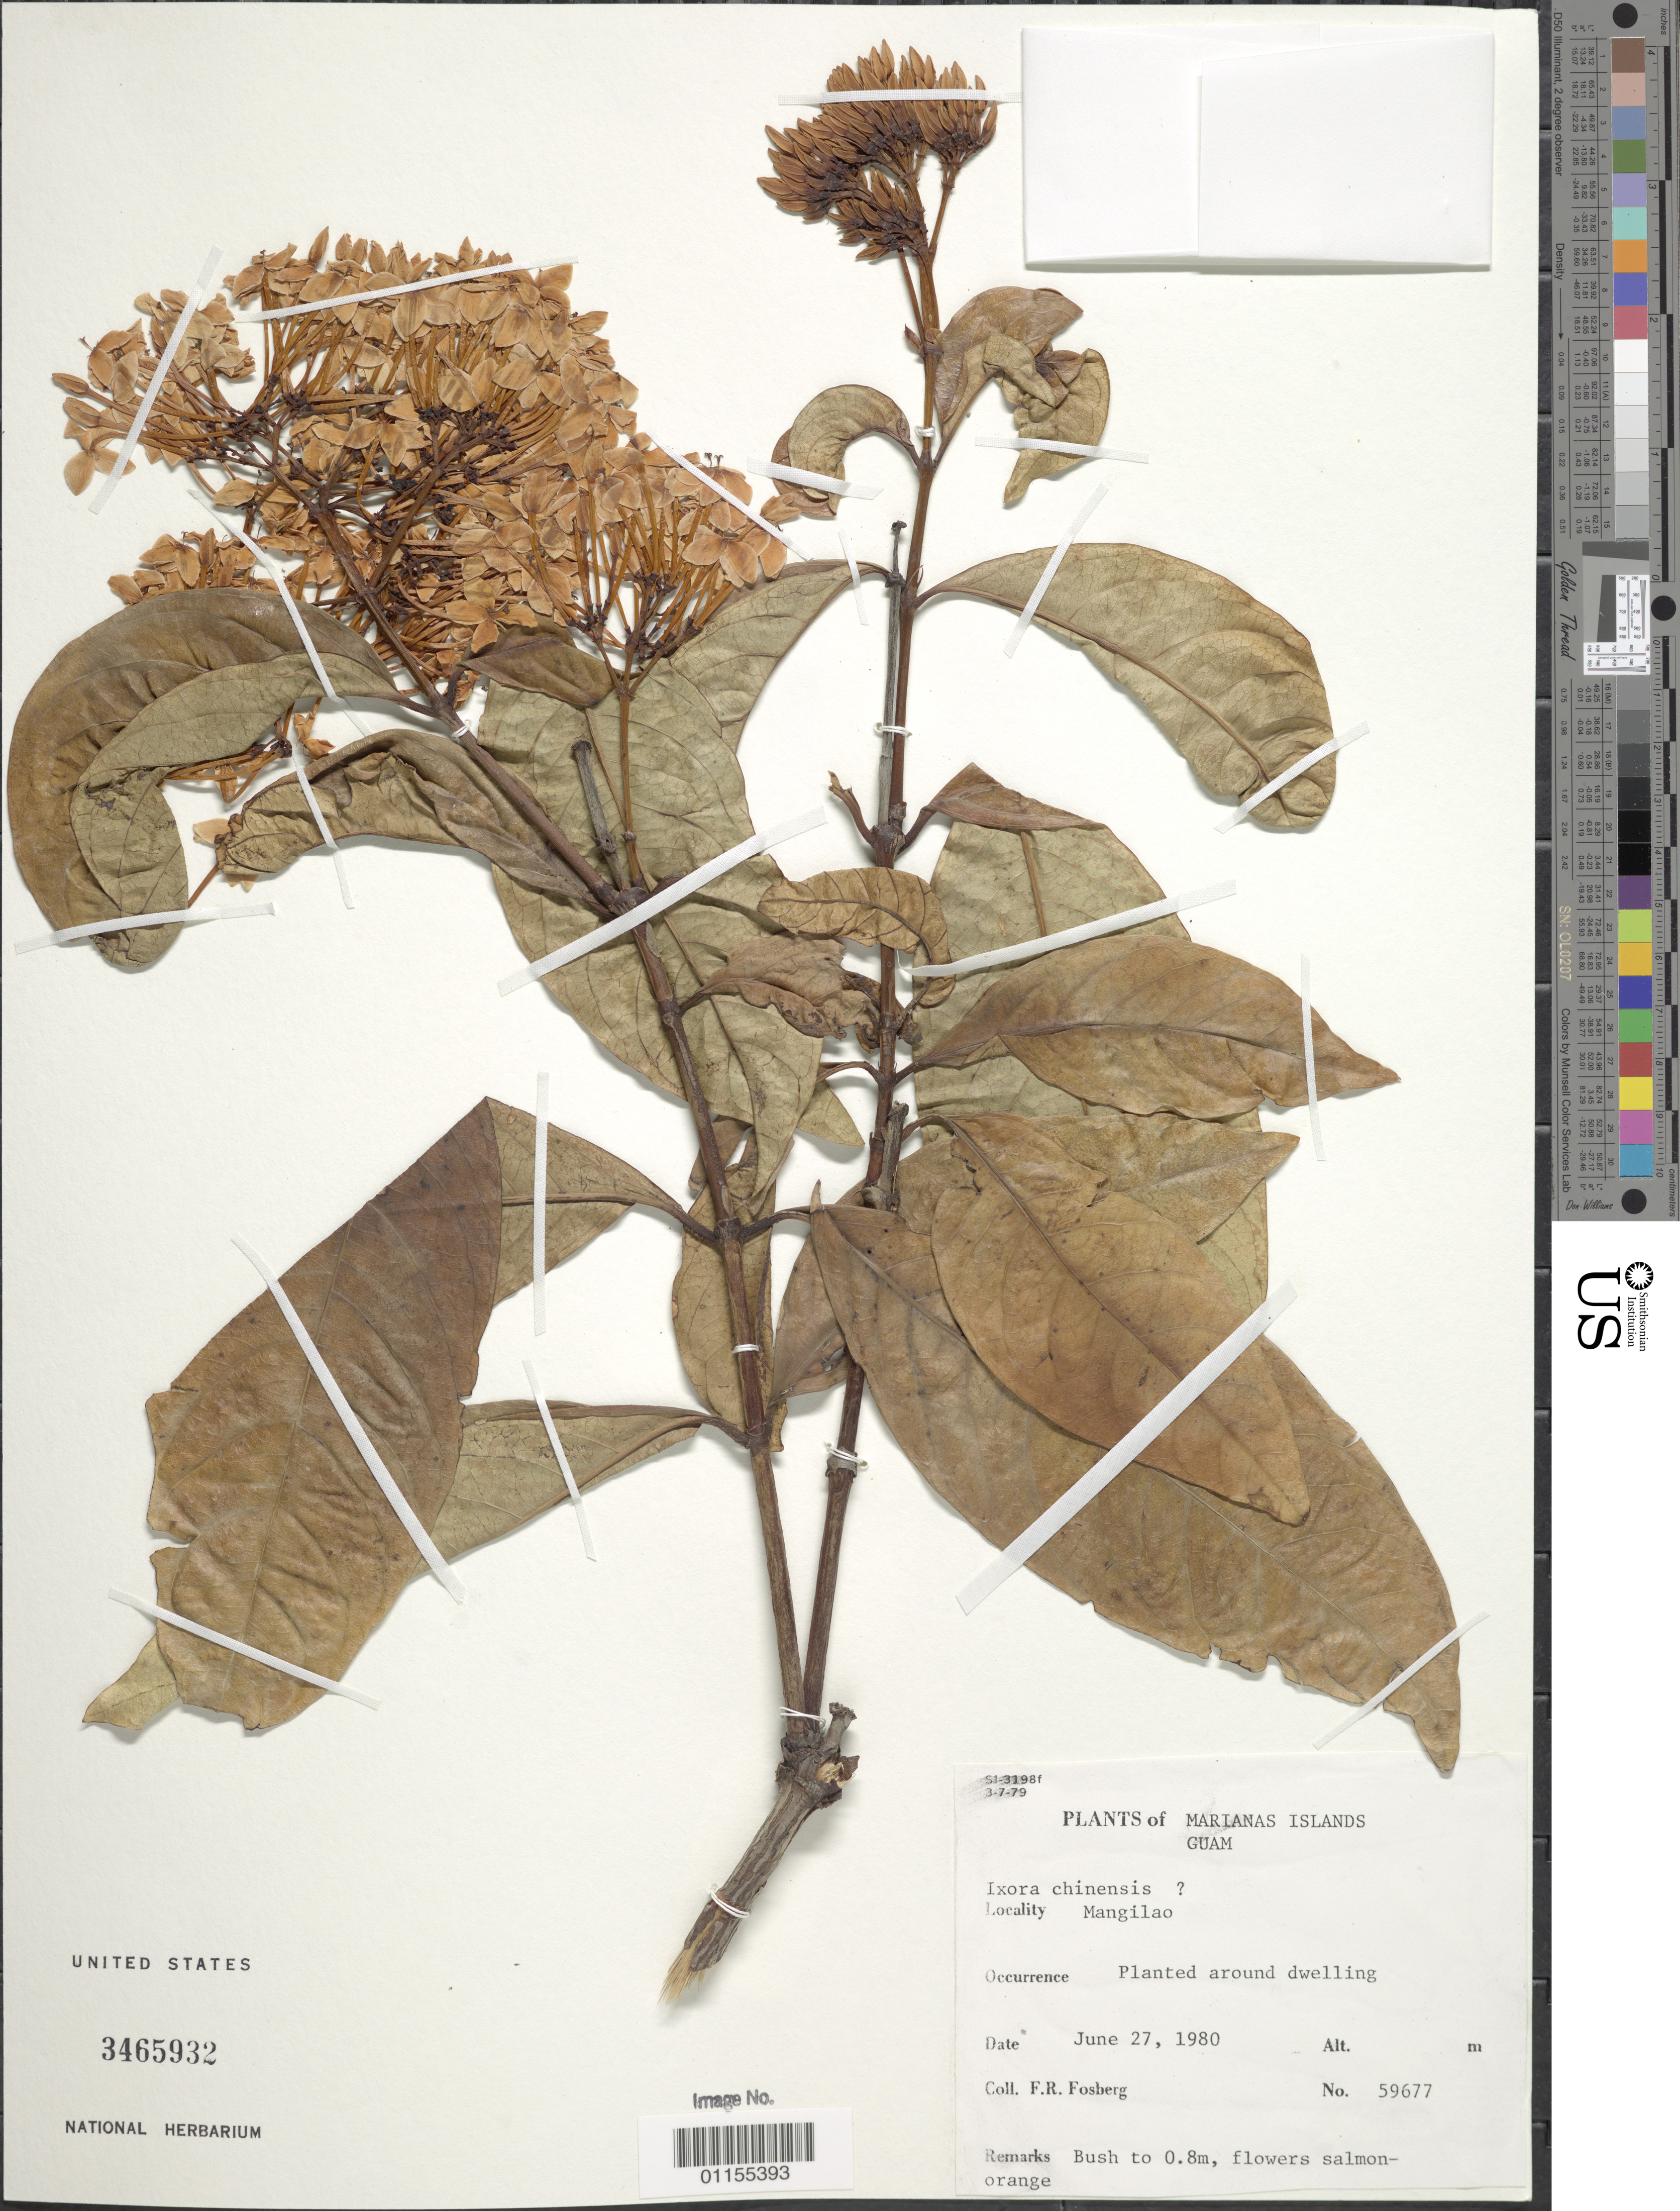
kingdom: Plantae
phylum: Tracheophyta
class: Magnoliopsida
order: Gentianales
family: Rubiaceae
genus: Ixora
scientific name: Ixora chinensis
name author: Lam.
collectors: F. R. Fosberg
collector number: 59677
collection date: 1980-06-27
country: Guam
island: Guam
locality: Mangilao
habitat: Planted around dwelling.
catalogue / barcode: US 3465932